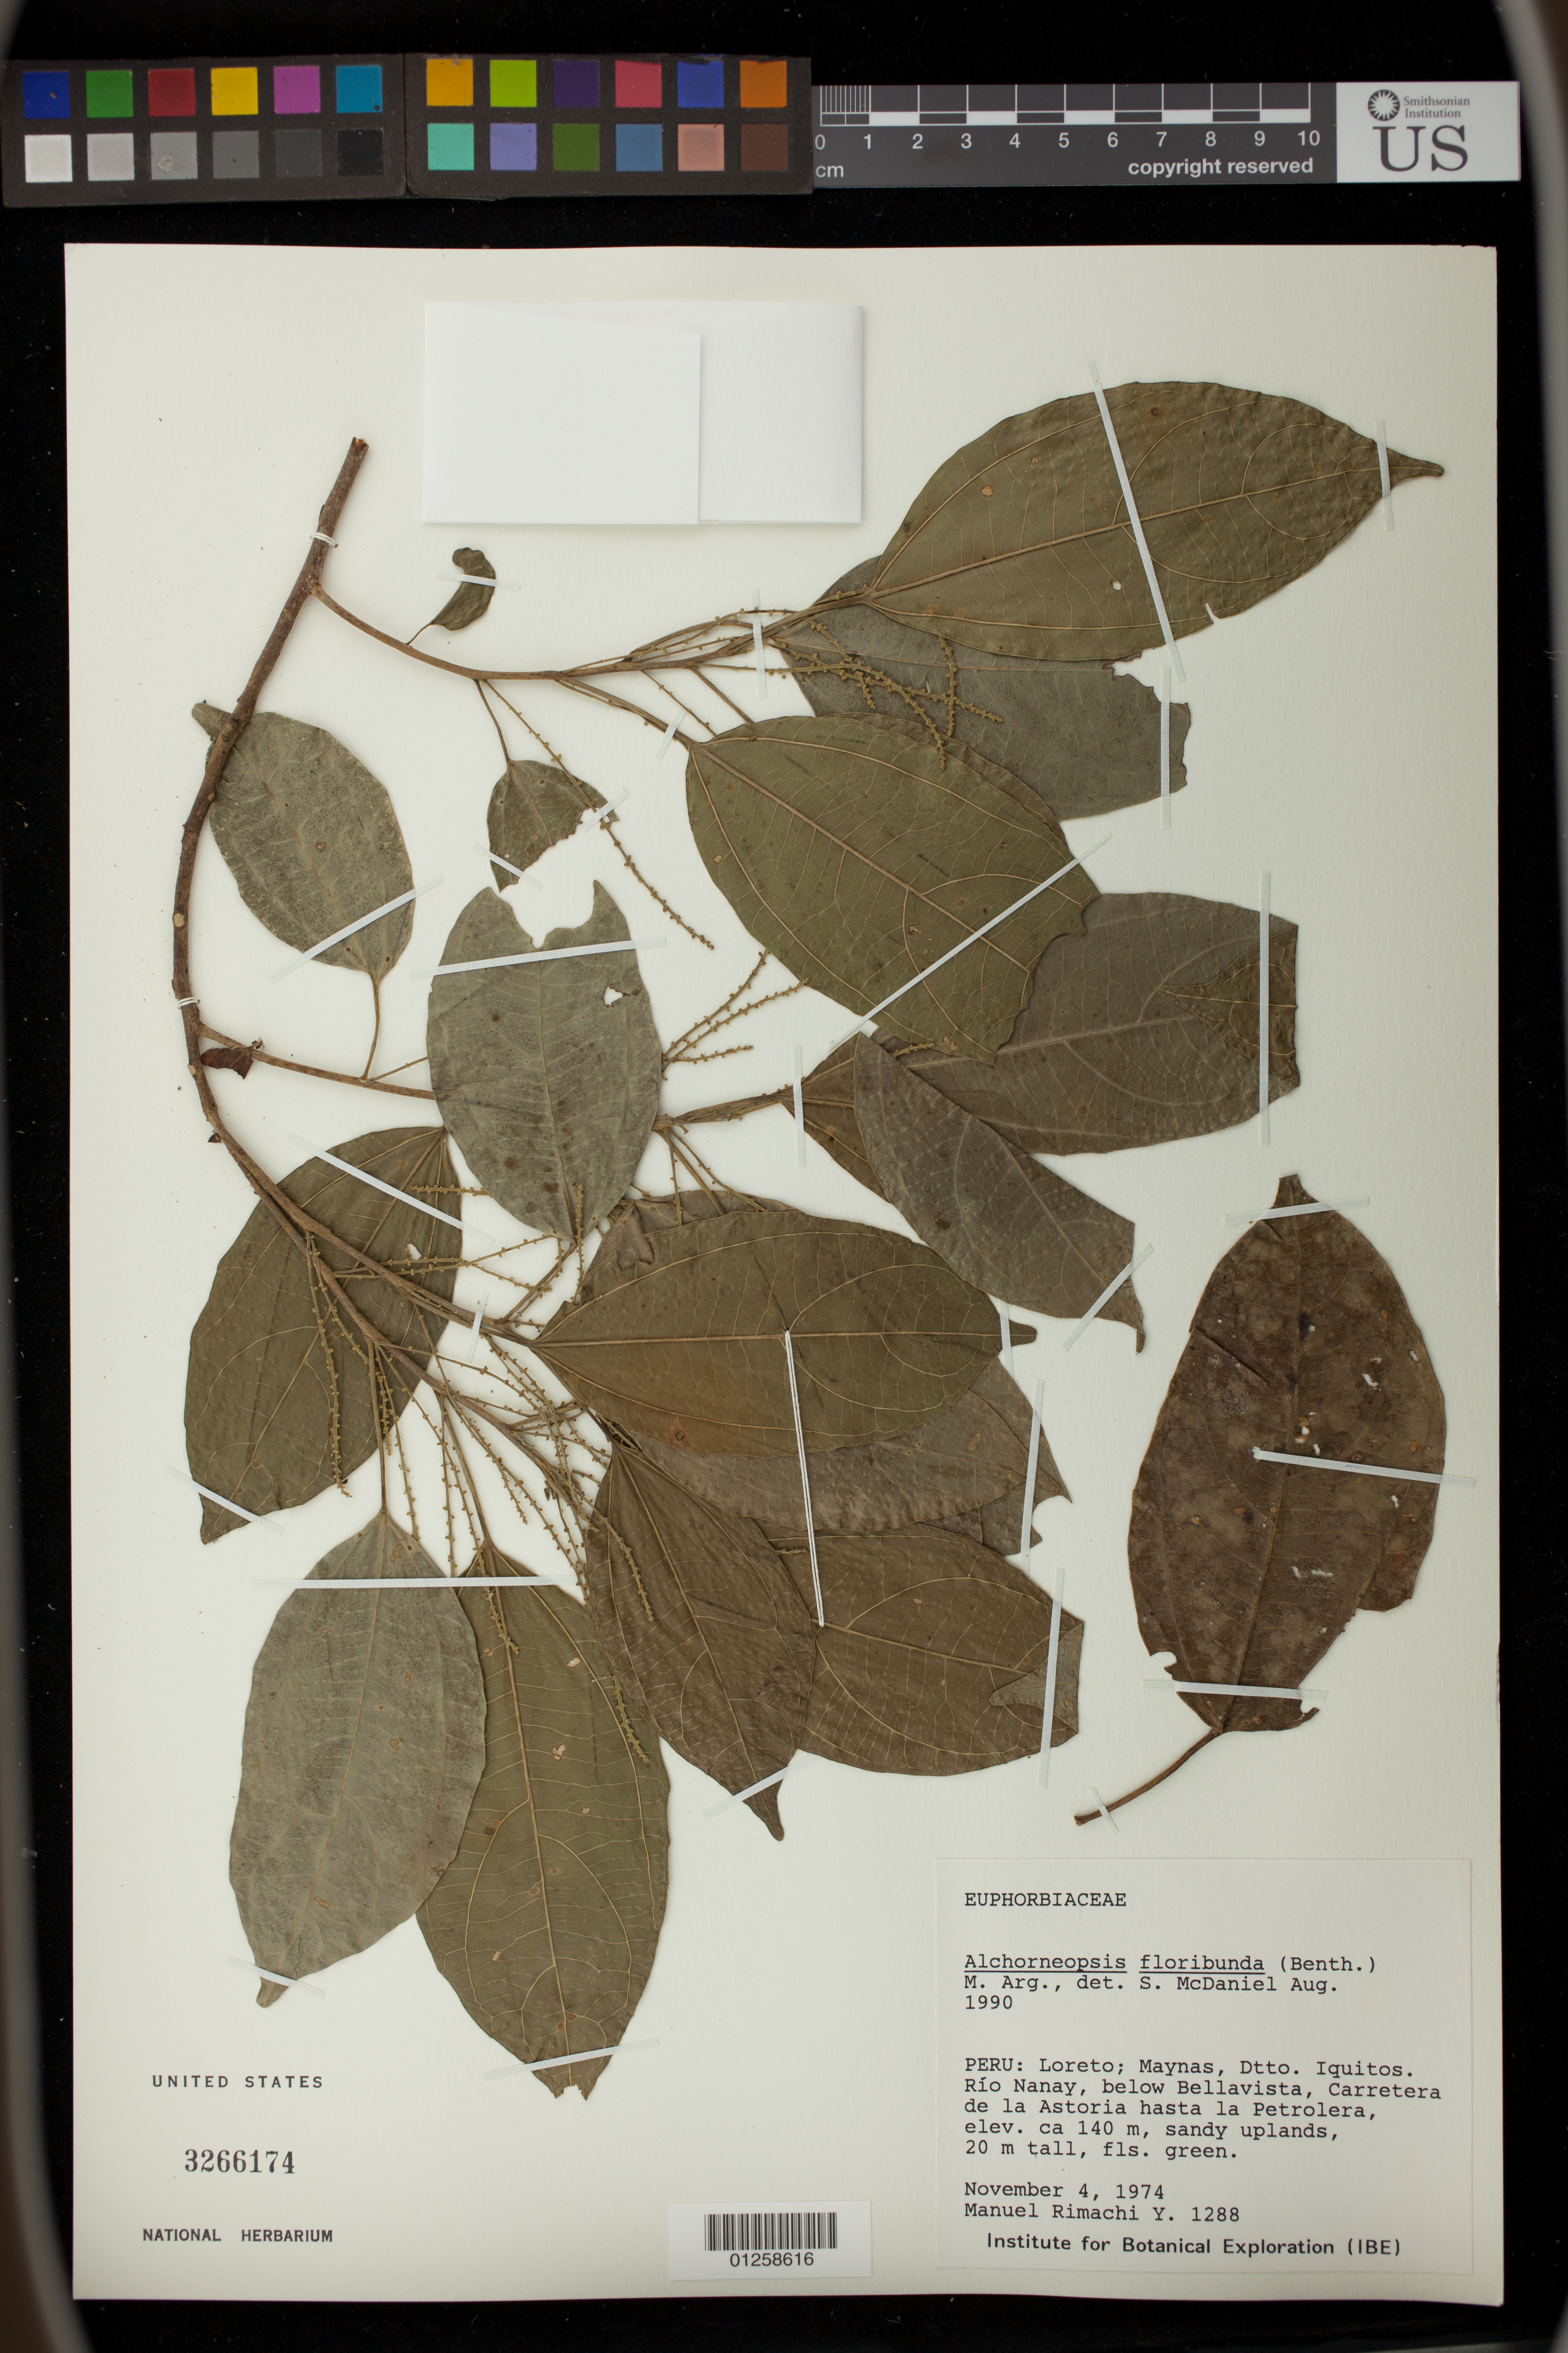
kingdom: Plantae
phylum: Tracheophyta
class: Magnoliopsida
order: Malpighiales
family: Euphorbiaceae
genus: Alchorneopsis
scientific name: Alchorneopsis floribunda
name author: (Benth.) Müll. Arg.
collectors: M. Rimachi Y.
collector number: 1288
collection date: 1974-11-04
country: Peru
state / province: Loreto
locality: Maynas, Dtto. Iquitos. Rio Nanay, below Bellavista, Carretera de la Astoria hasta la Petrolera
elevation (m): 140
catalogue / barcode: US 3266174